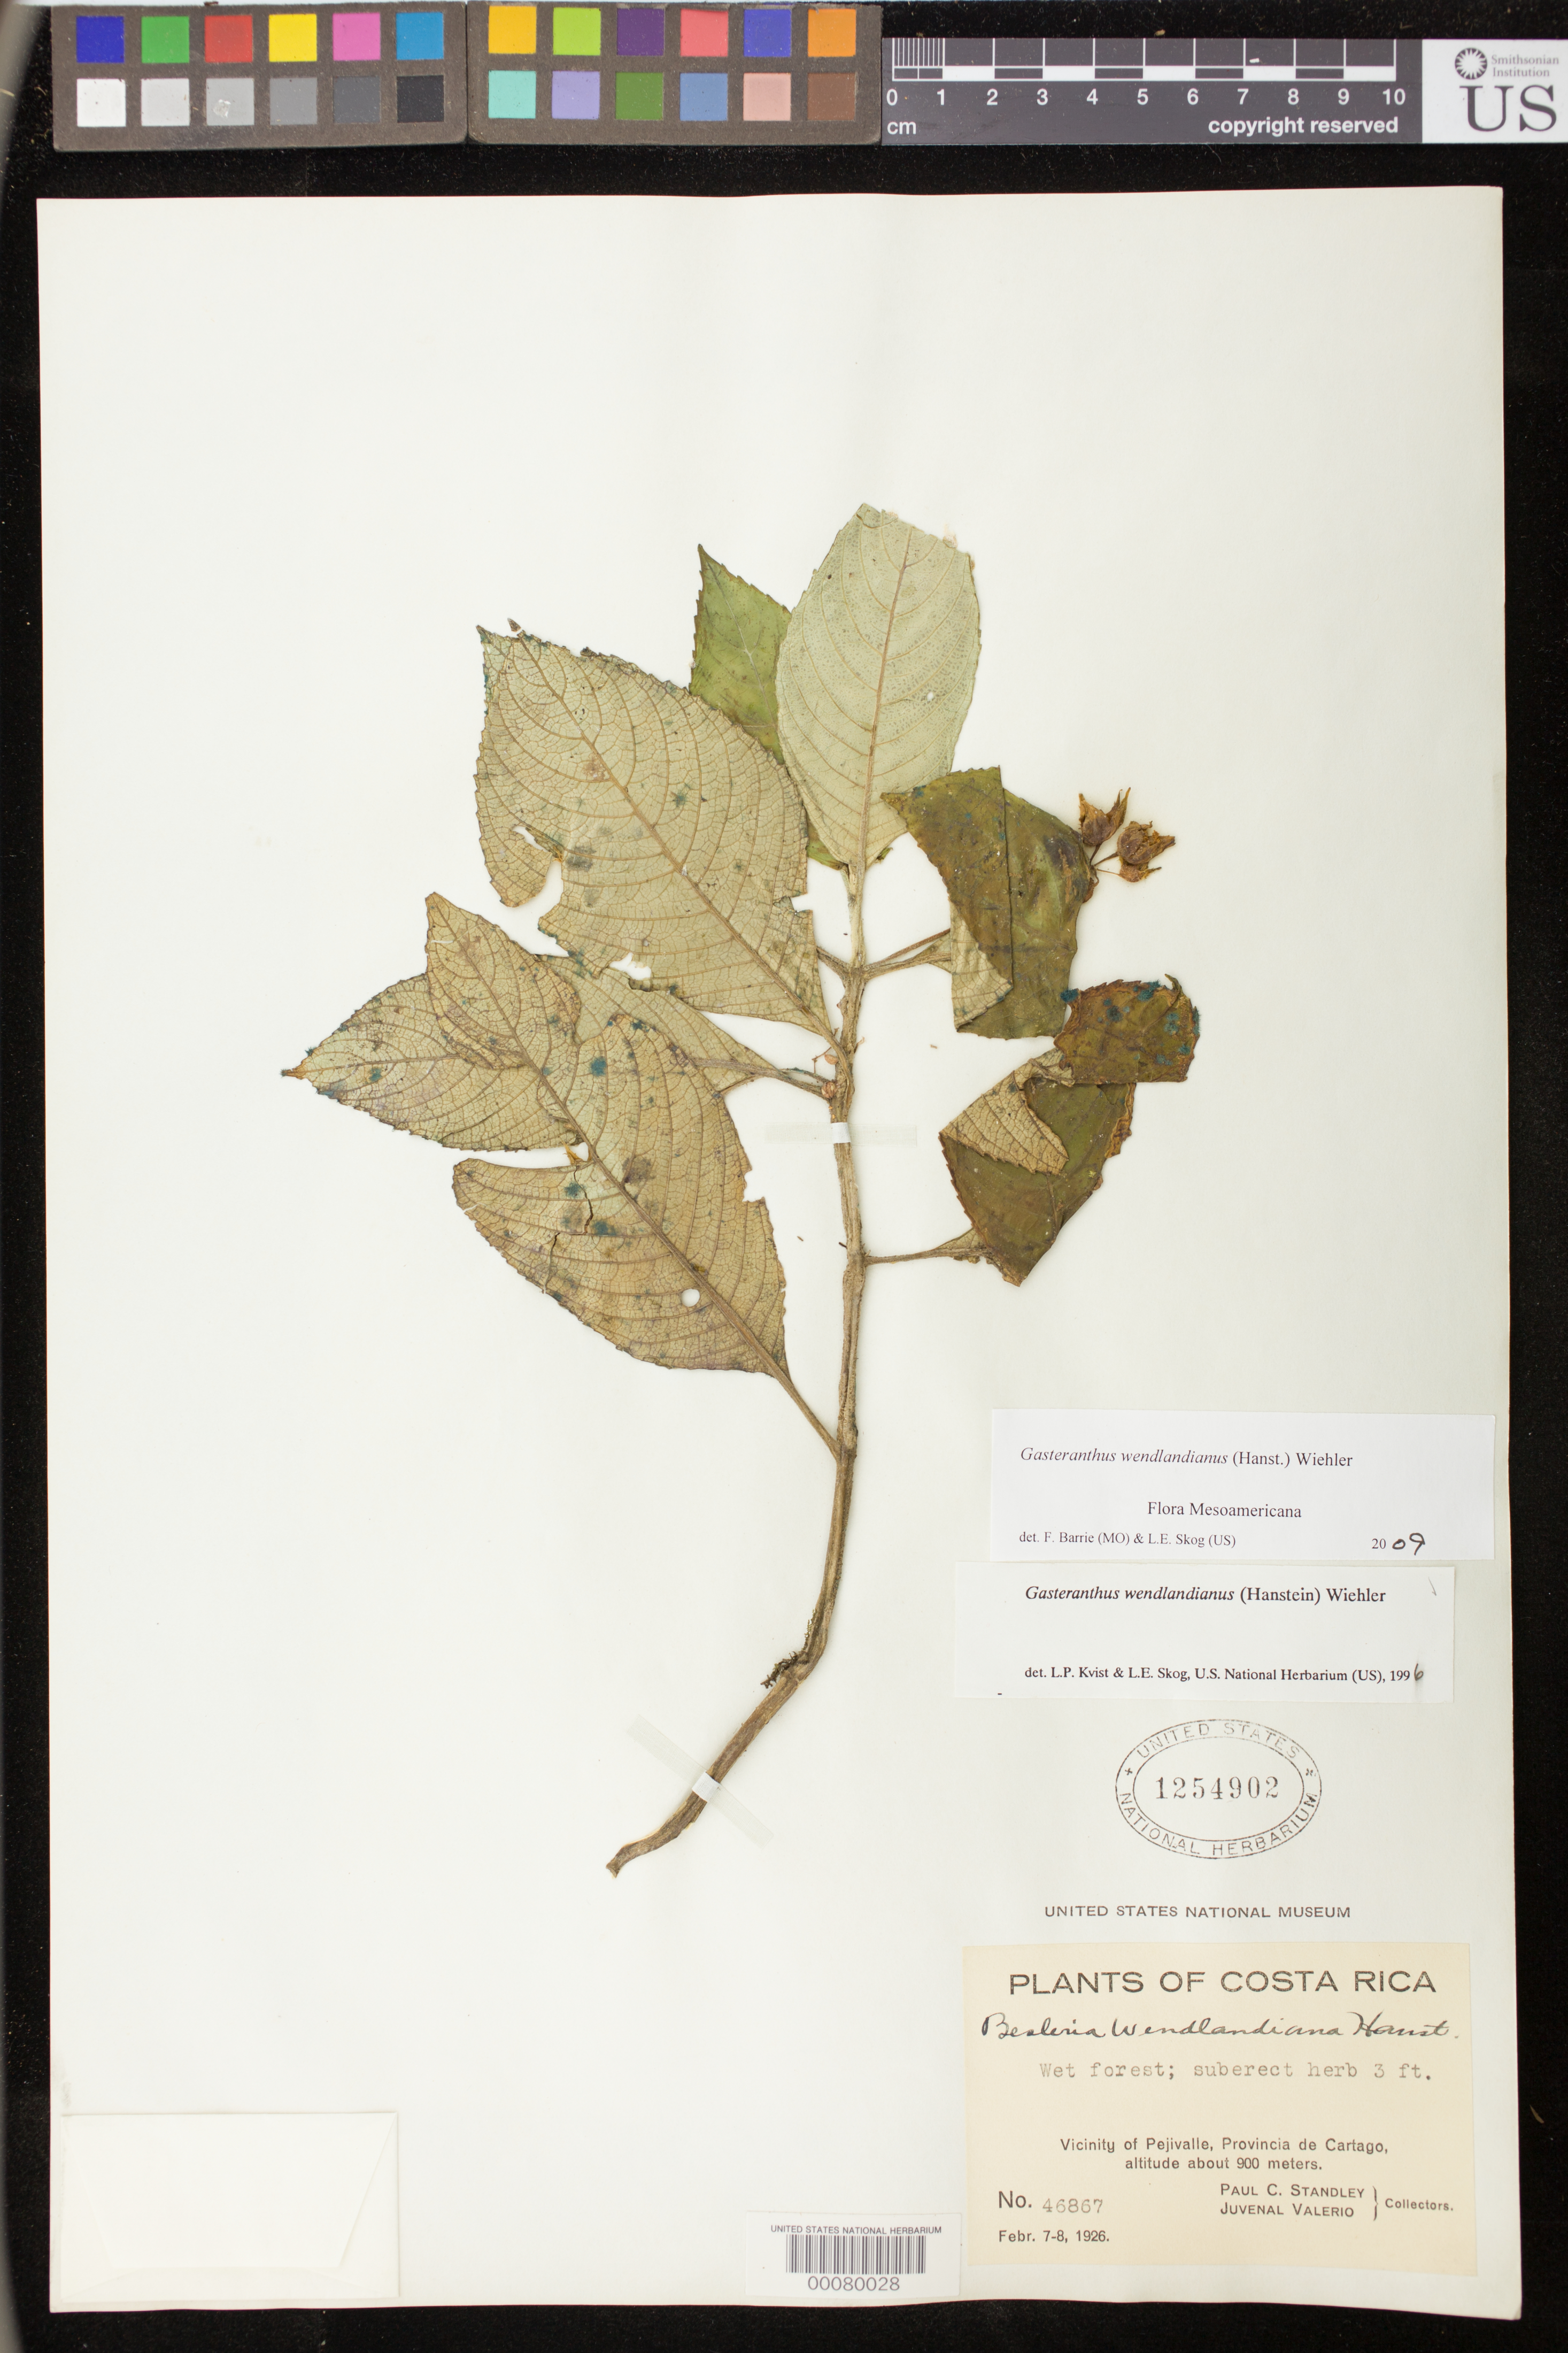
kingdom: Plantae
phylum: Tracheophyta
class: Magnoliopsida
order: Lamiales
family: Gesneriaceae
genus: Gasteranthus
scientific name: Gasteranthus wendlandianus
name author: (Hanst.) Wiehler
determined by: Skog, Laurence E.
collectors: P. C. Standley & J. Valerio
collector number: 46867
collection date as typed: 7-8 Feb 1926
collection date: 1926-02-07/1926-02-08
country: Costa Rica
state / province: Cartago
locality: Vicinity of Pejivalle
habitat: Wet forest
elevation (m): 900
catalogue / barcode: US 1254902